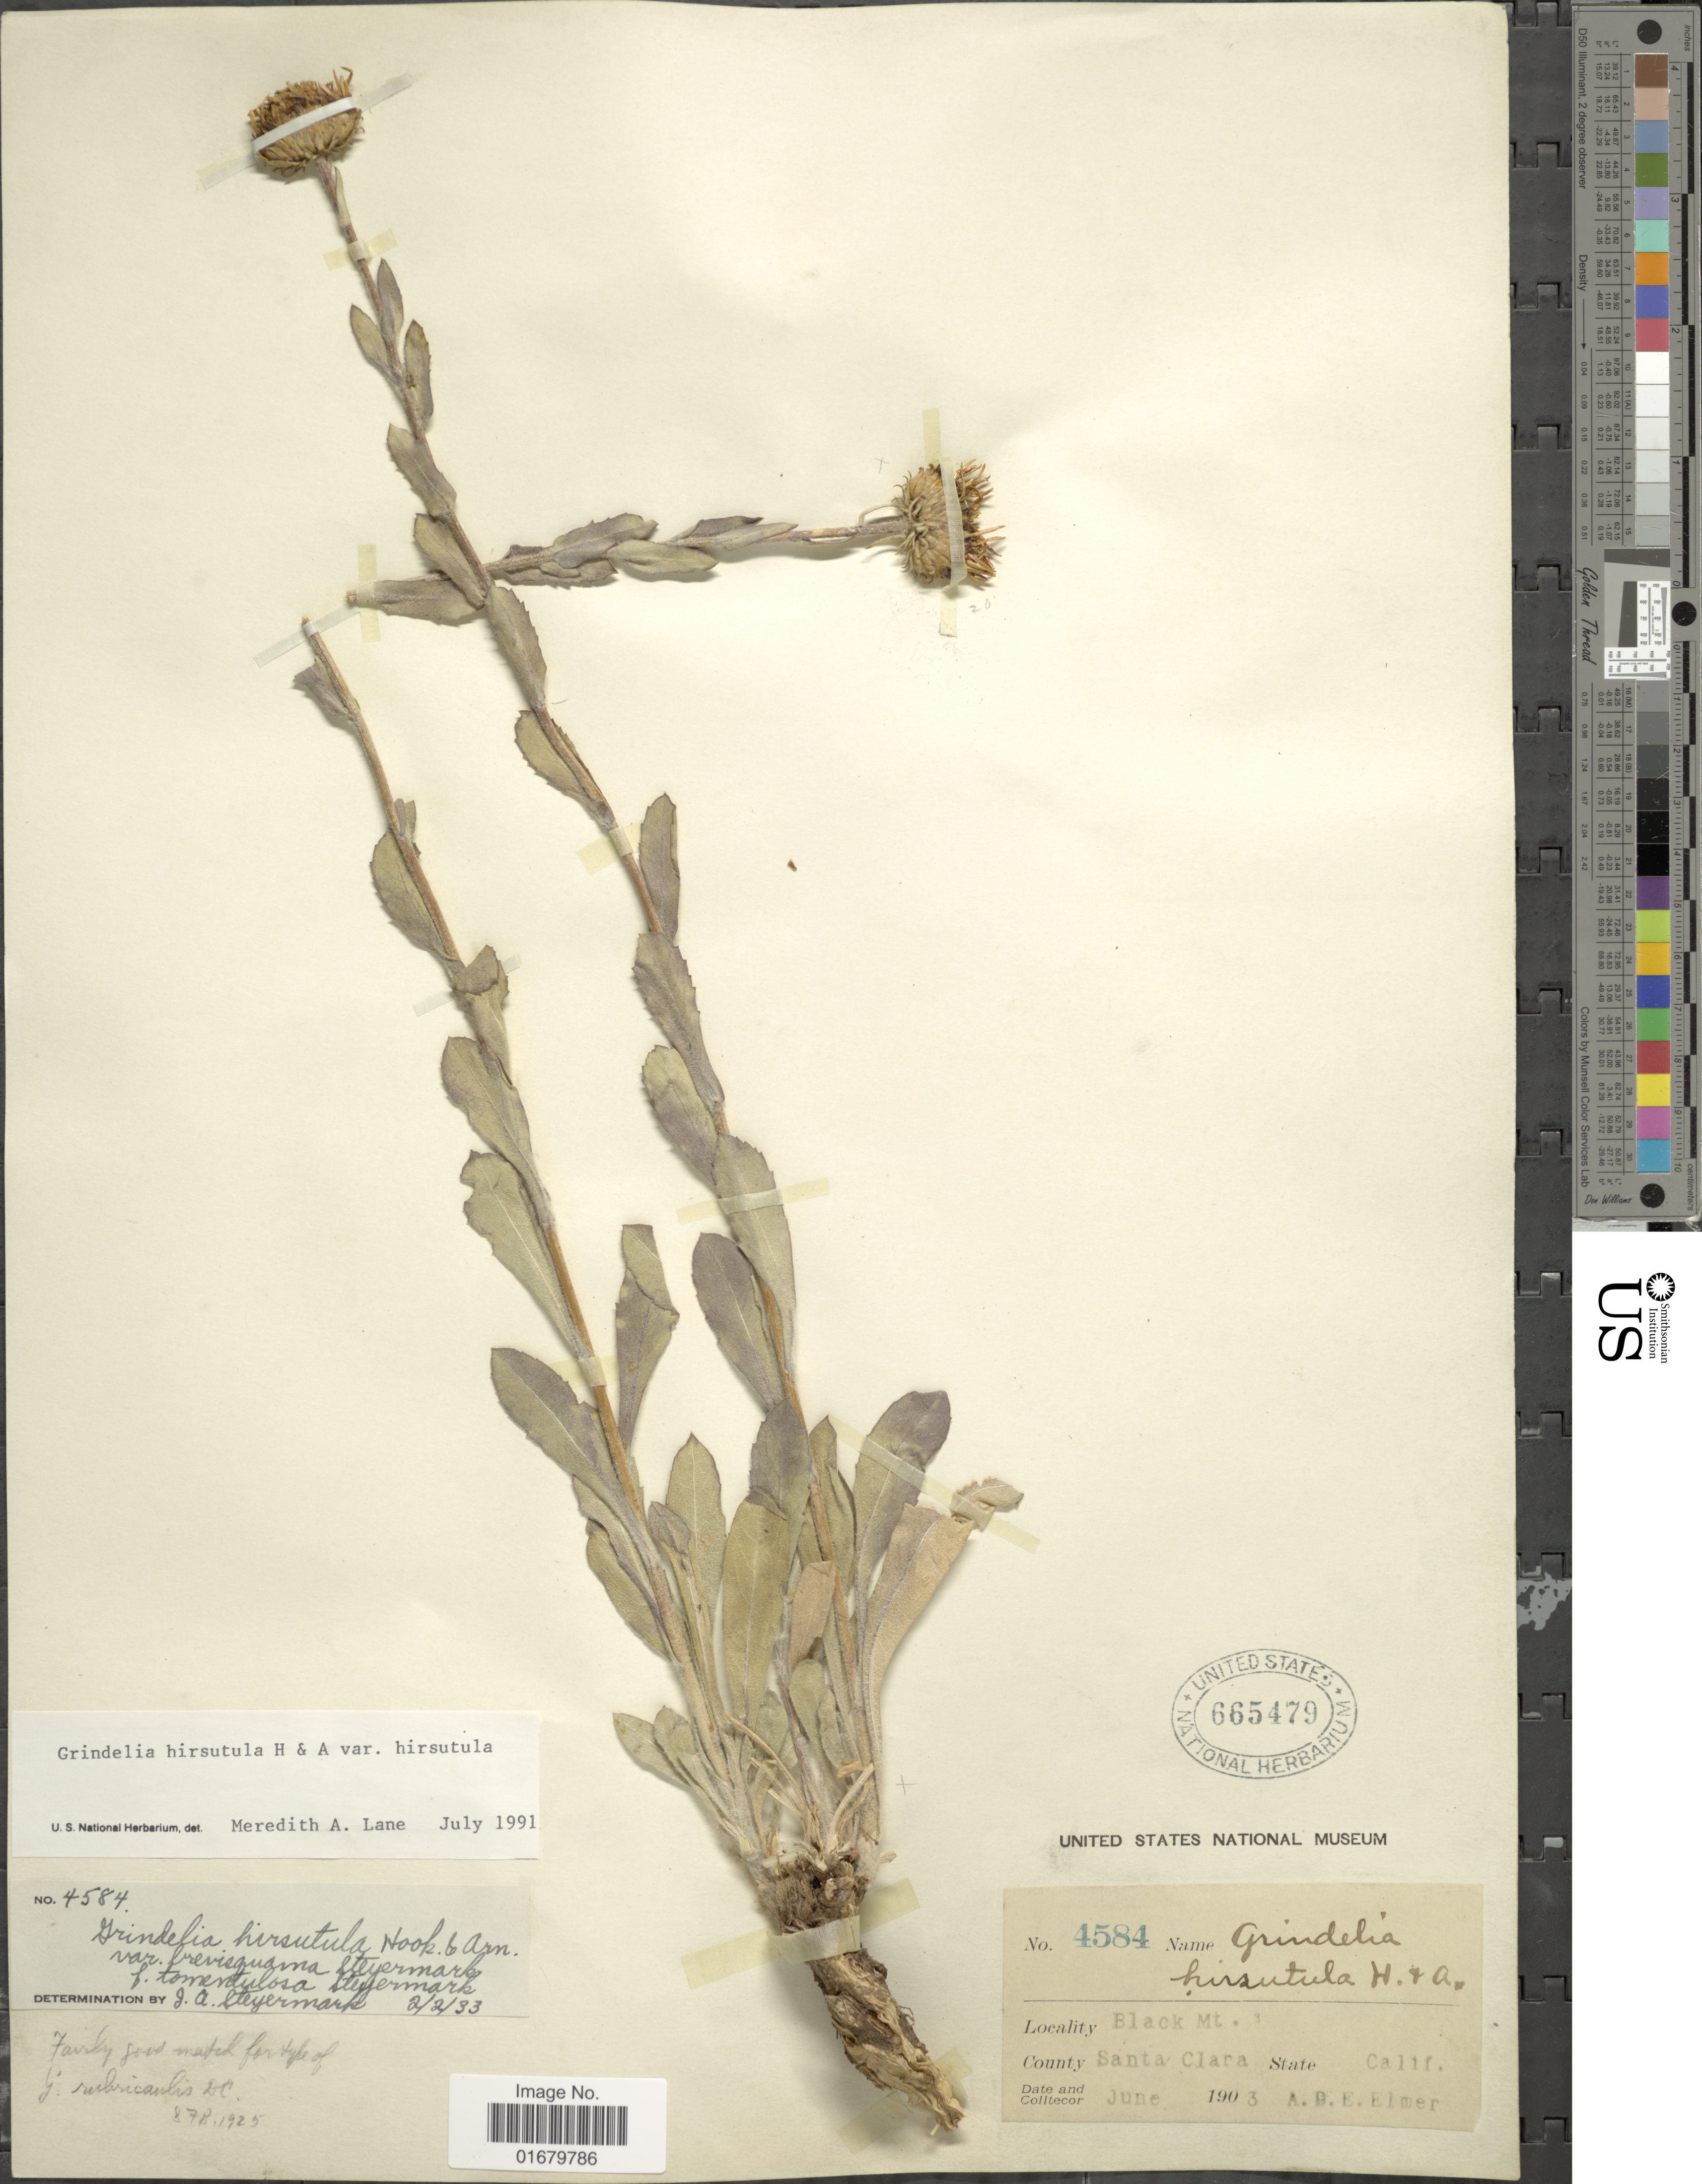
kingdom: Plantae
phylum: Tracheophyta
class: Magnoliopsida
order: Asterales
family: Asteraceae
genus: Grindelia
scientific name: Grindelia hirsutula var. hirsutula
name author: Hook. & Arn.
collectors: A. D. E. Elmer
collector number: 4584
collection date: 1903-06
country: United States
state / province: California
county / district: Santa Clara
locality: Black Mt. County: Santa Clara.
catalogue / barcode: US 665479